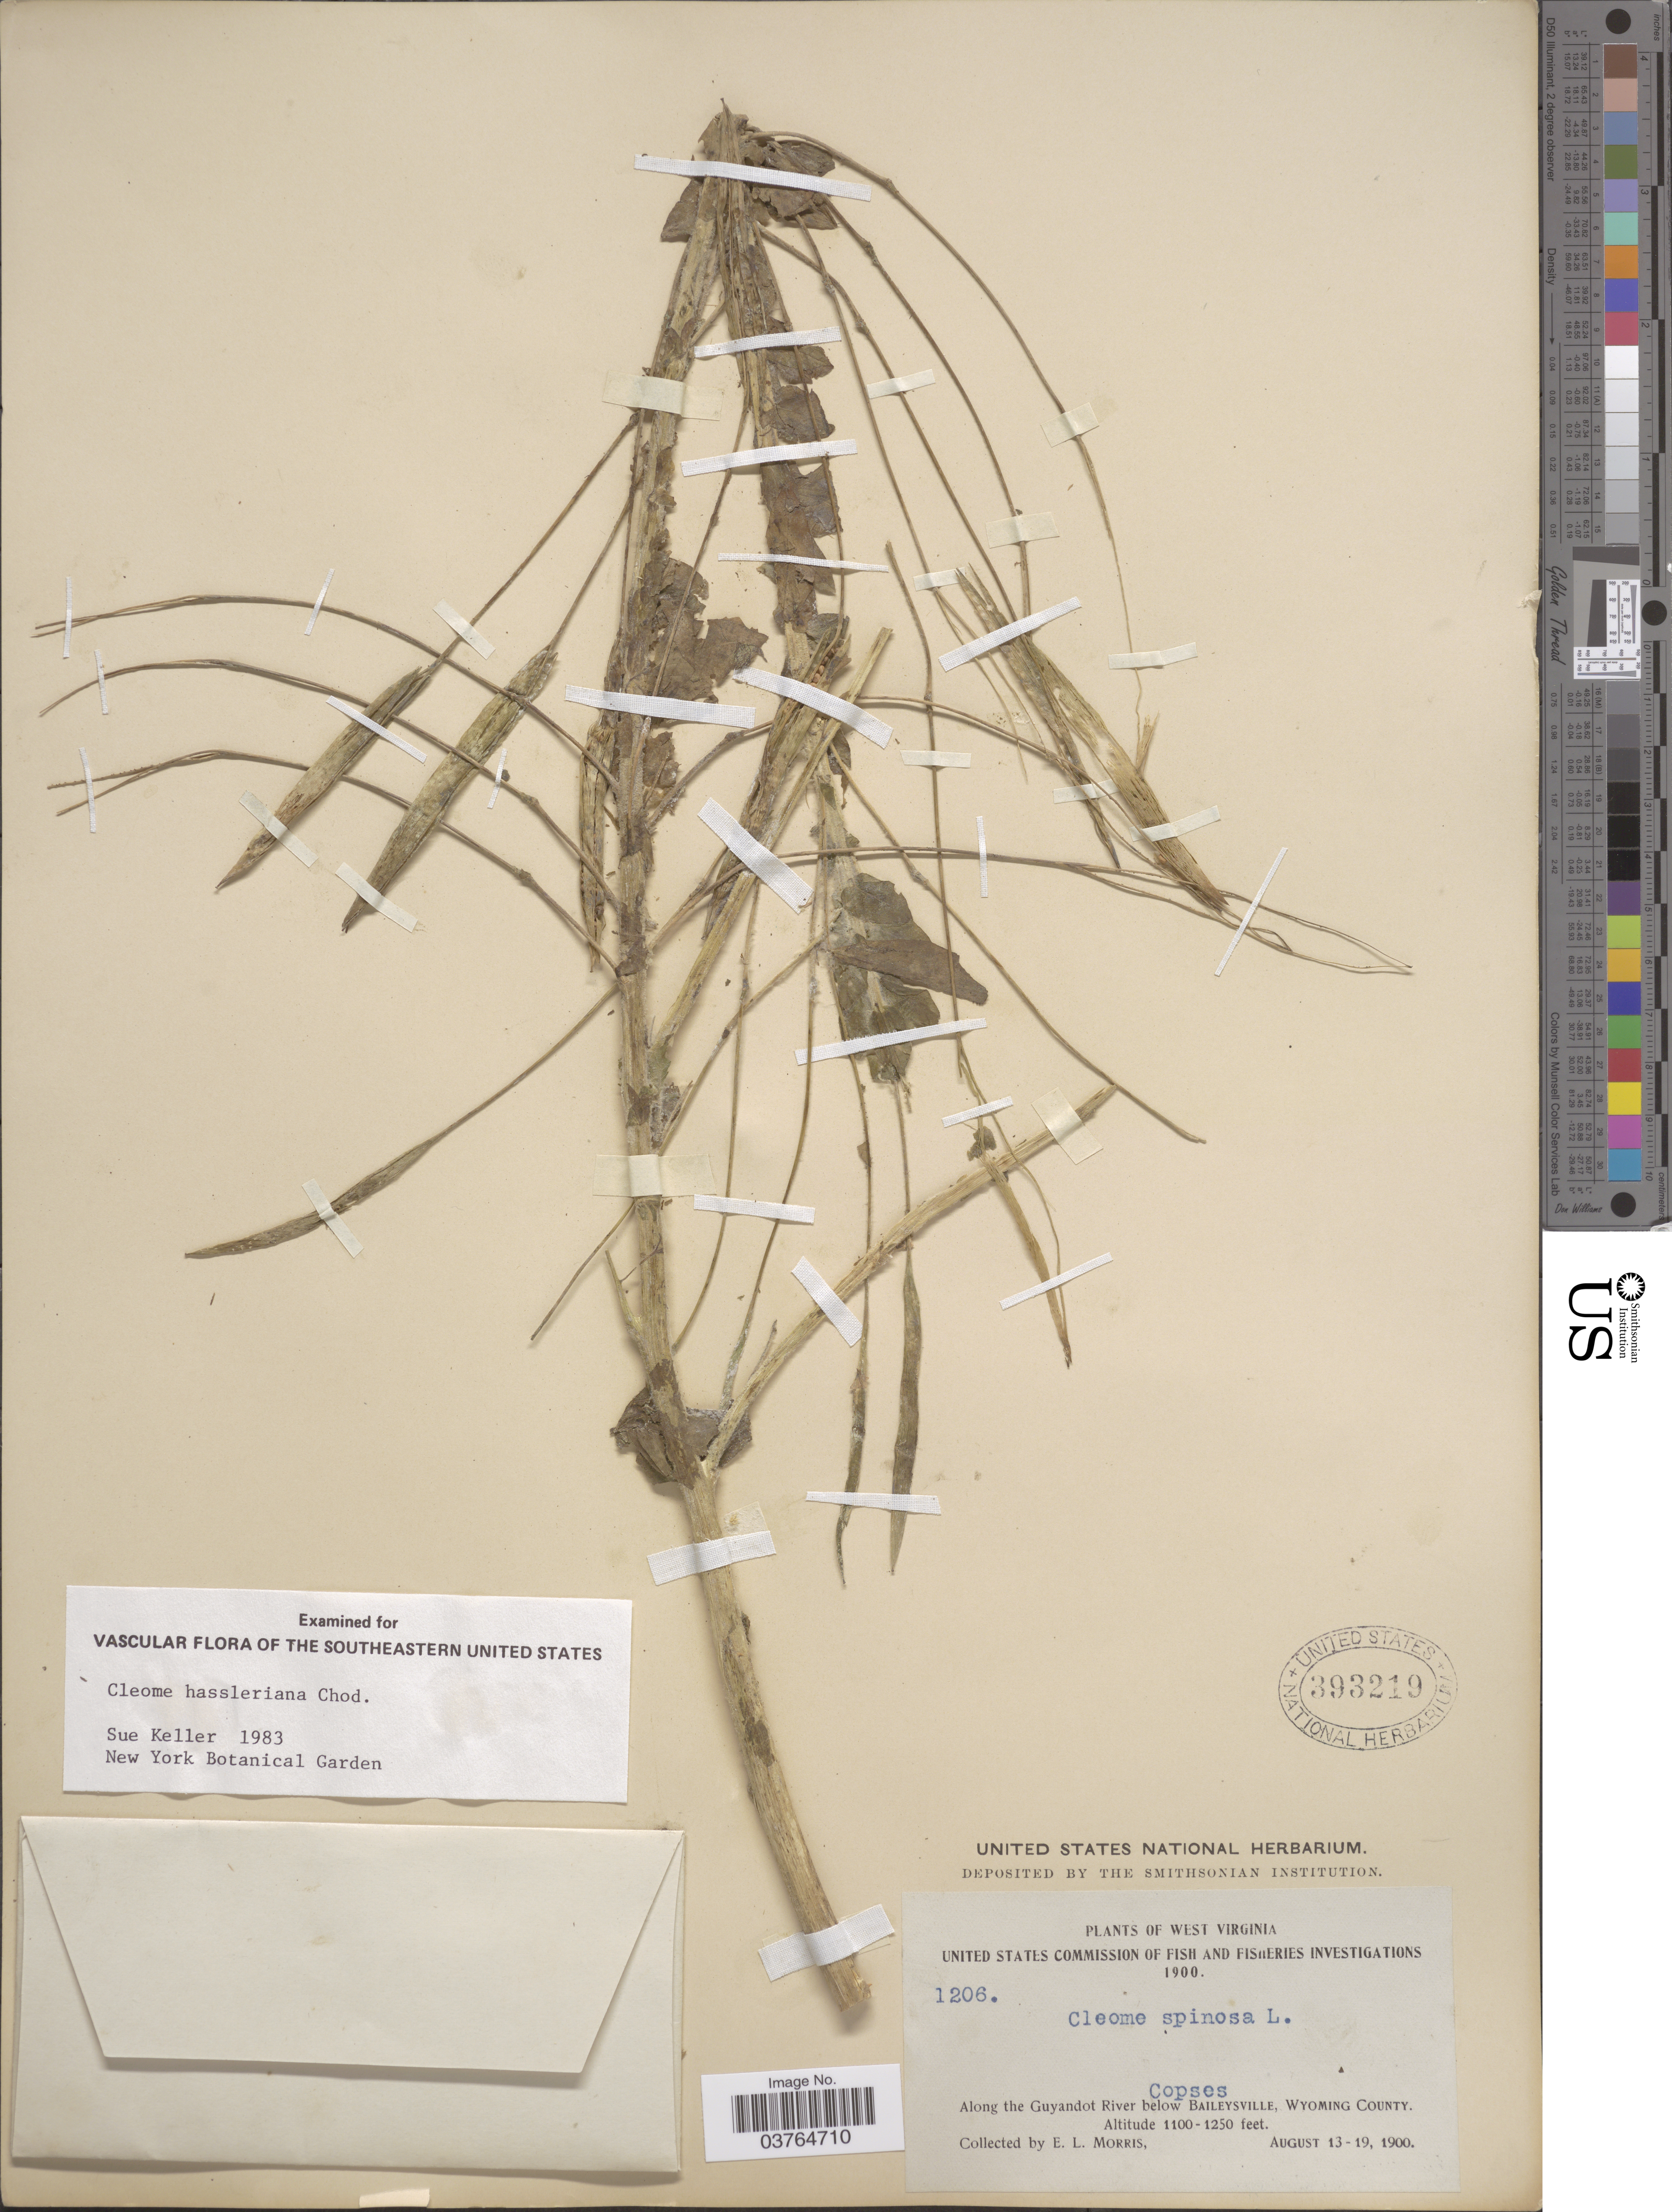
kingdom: Plantae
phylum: Tracheophyta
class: Magnoliopsida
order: Brassicales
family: Cleomaceae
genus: Tarenaya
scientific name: Tarenaya houtteana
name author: (Schltdl.) Soares Neto & Roalson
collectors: E. Morris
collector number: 1206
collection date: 1900-08-13/1900-08-19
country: United States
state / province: West Virginia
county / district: Wyoming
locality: Copses. Along the Guyandot River below Baileysville, Wyoming County.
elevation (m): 335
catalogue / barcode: US 393219